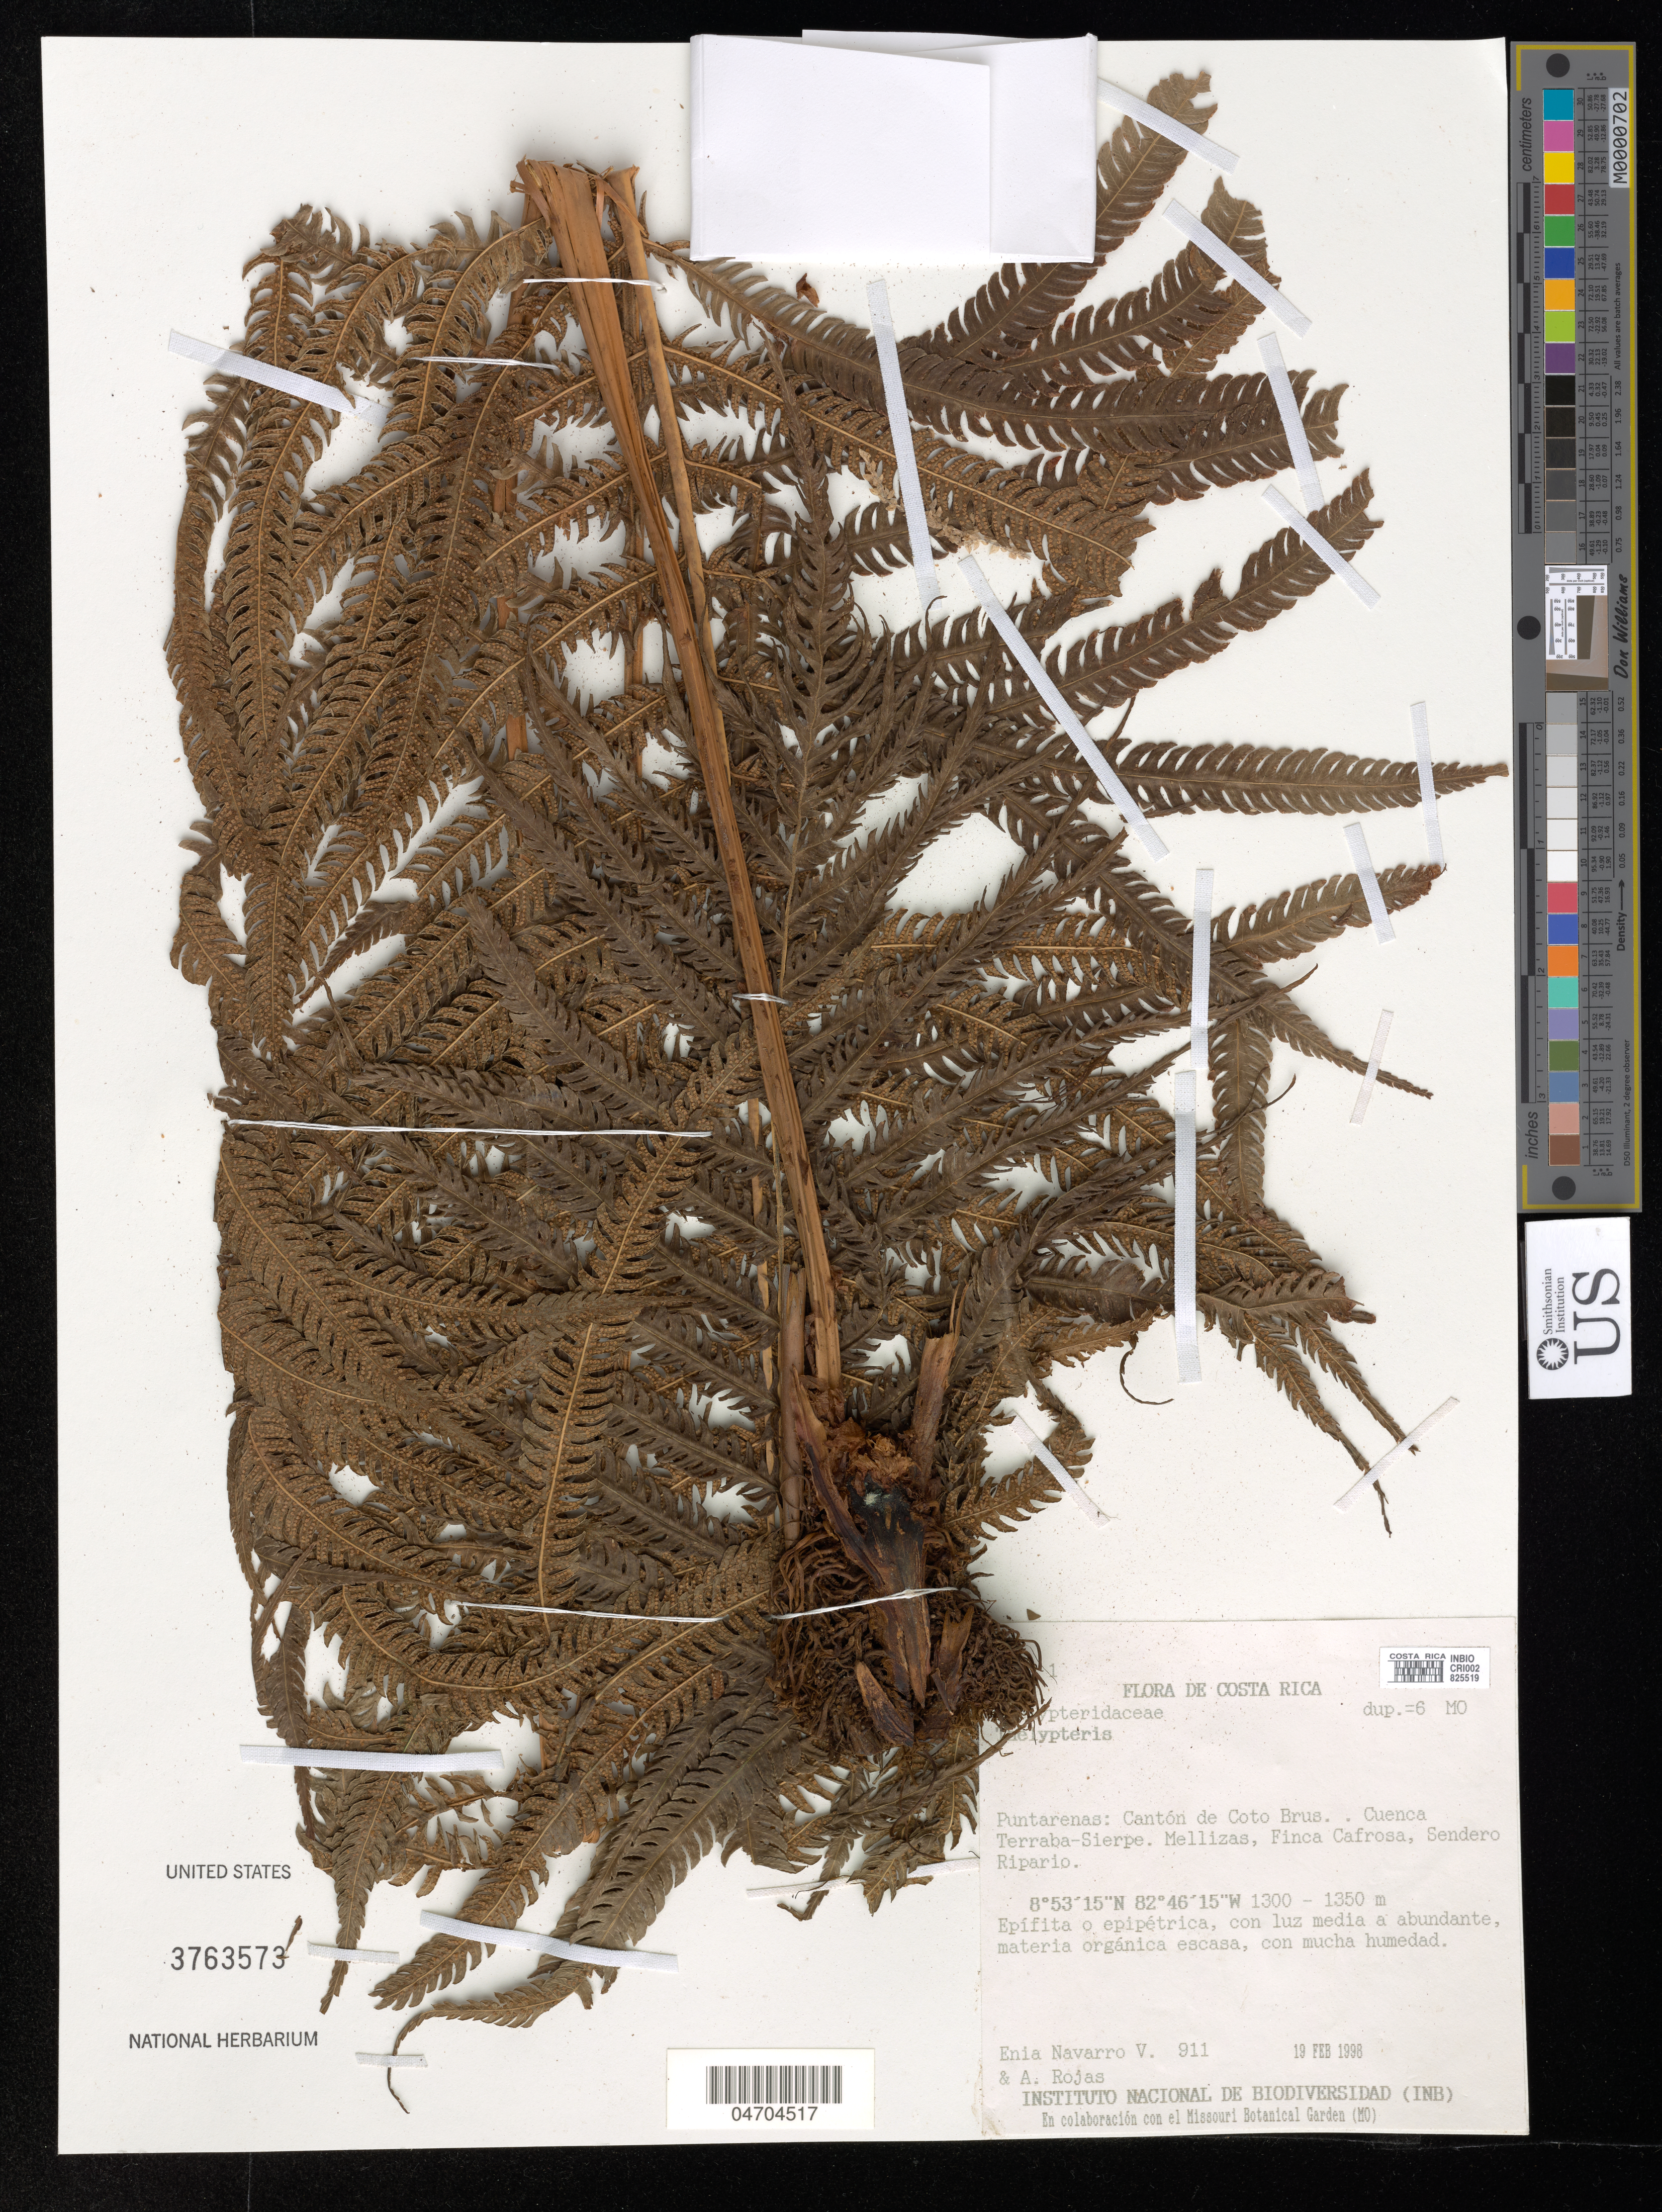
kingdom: Plantae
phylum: Tracheophyta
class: Polypodiopsida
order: Polypodiales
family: Pteridaceae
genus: Trachypteris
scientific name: Trachypteris sp.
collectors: E. Navarro & A. Rojas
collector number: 911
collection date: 1998-02-19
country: Costa Rica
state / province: Puntarenas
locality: Cantón de Coto Brus. Cuenca Terraba-Sierpe. Mellizas, Finca Cafrosa, Sendero Ripario.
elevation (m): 1300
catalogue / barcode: US 3763573